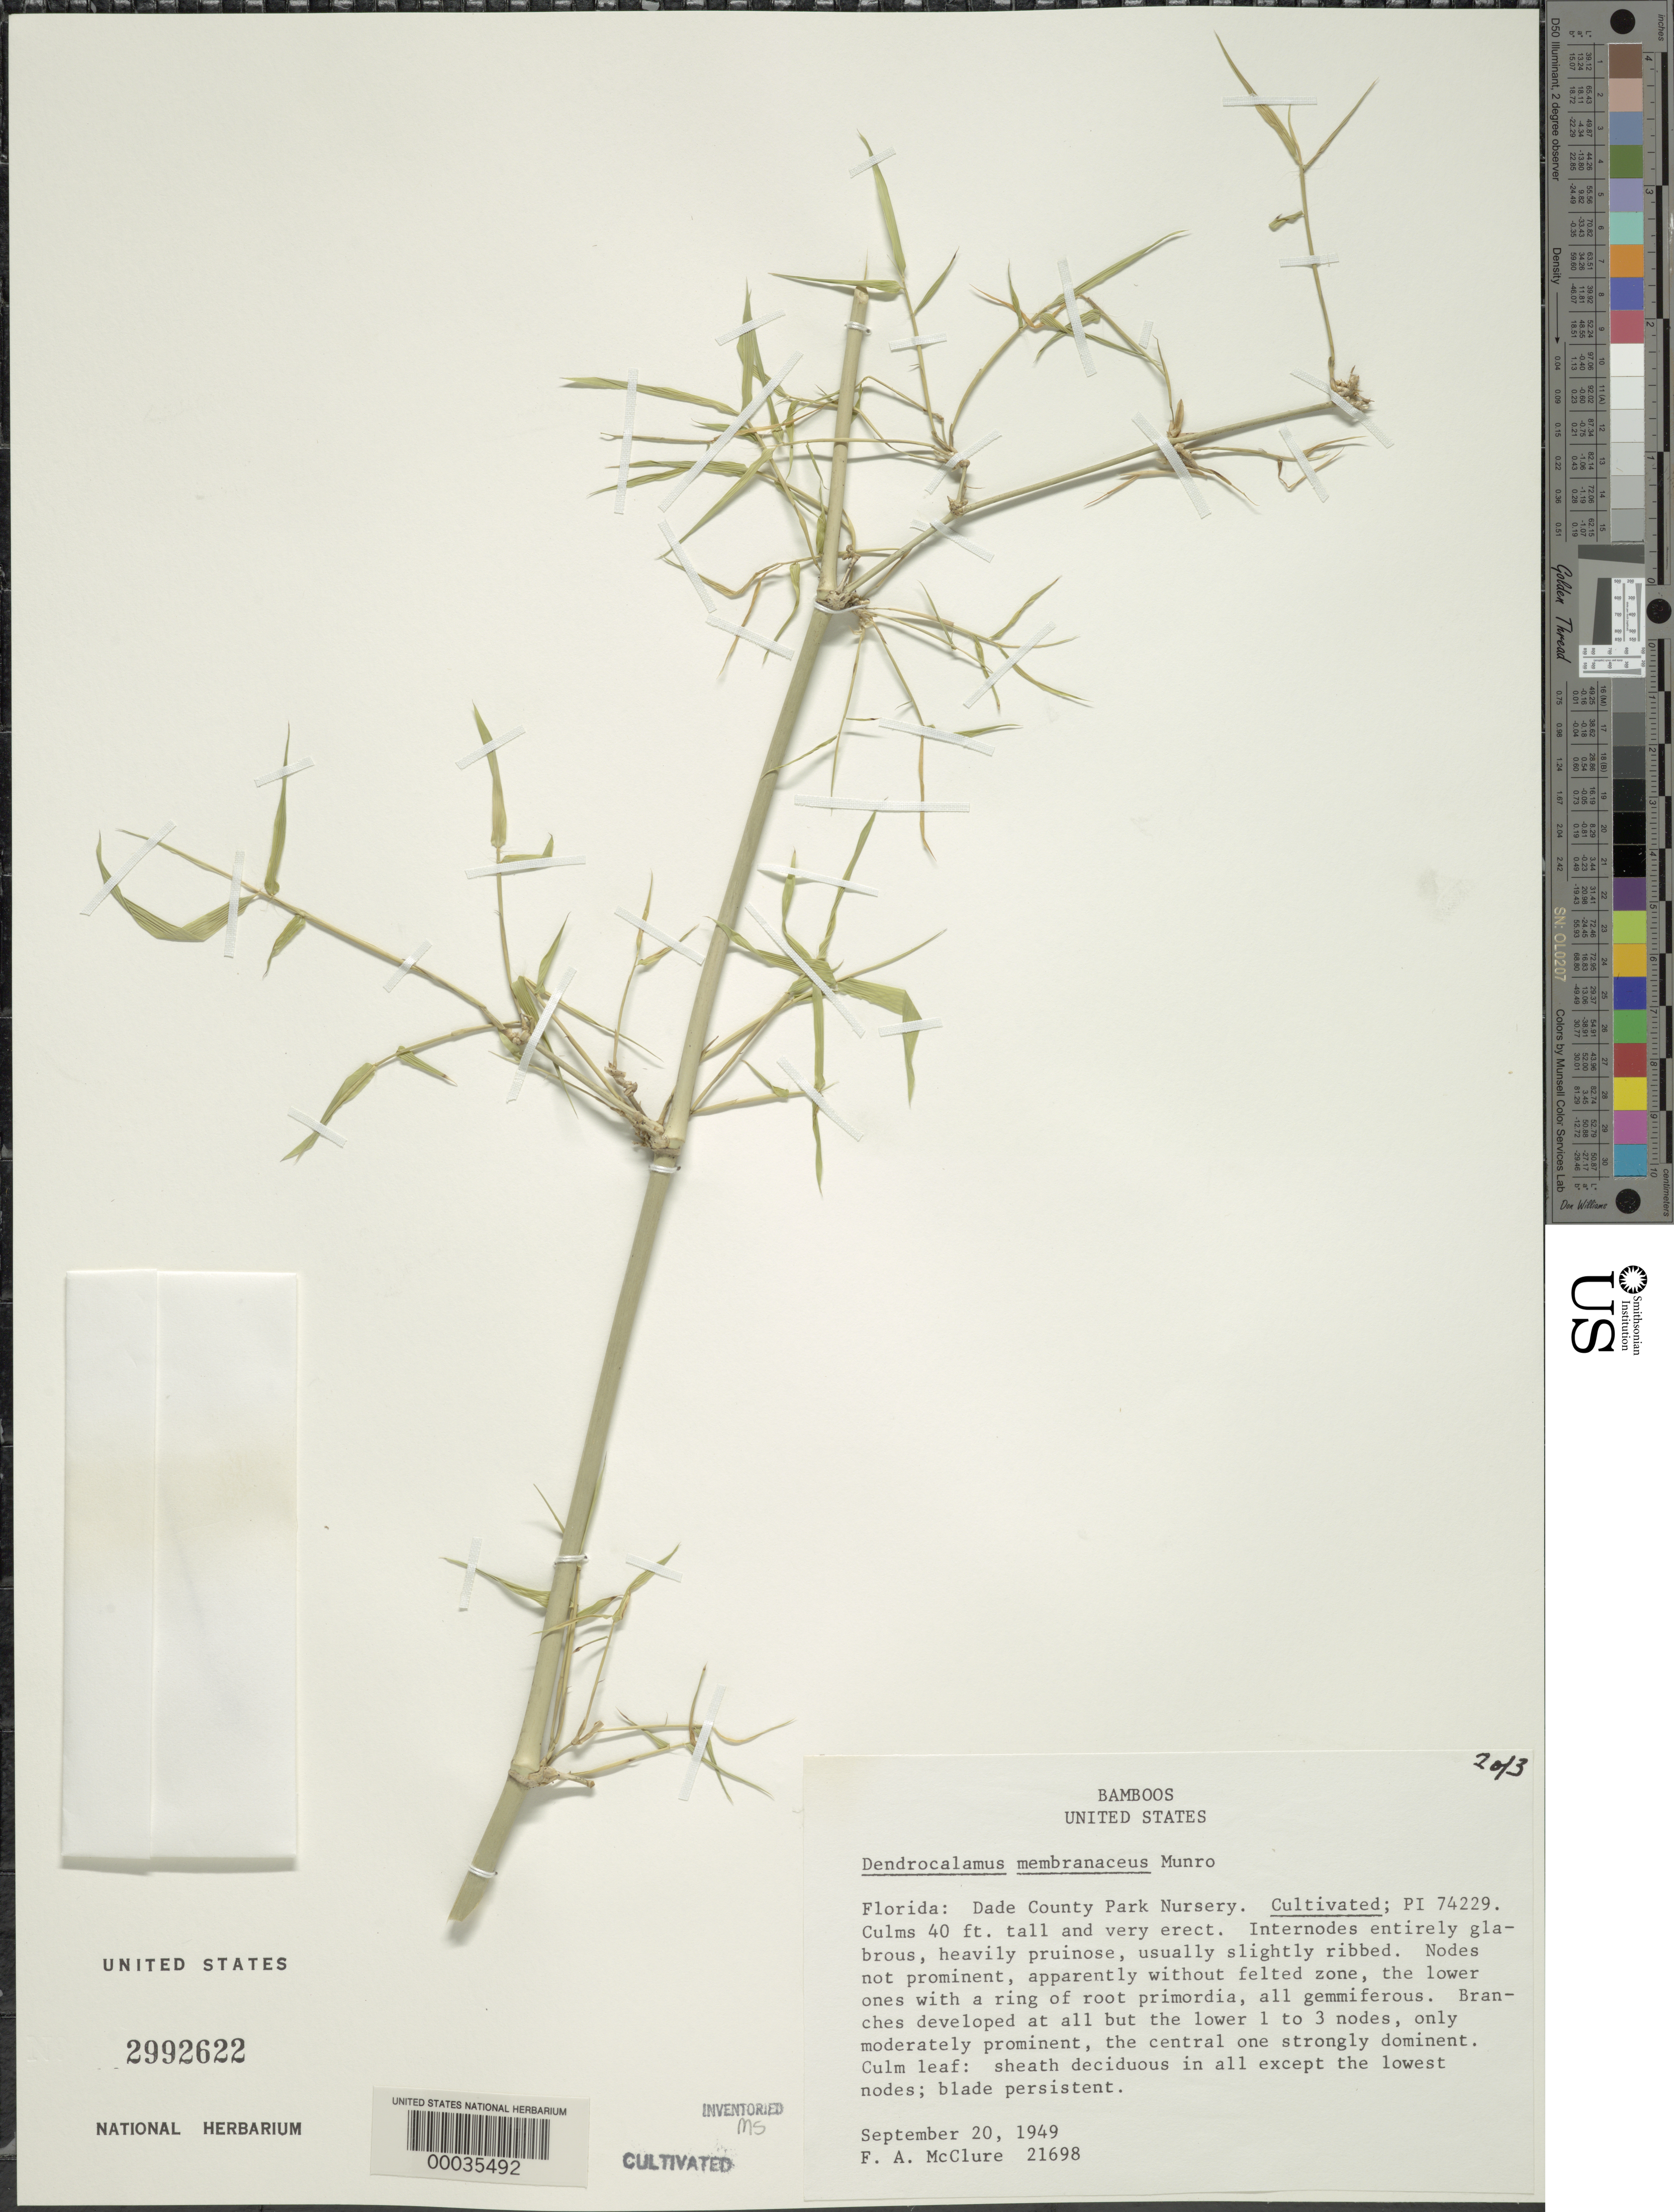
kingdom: Plantae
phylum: Tracheophyta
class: Liliopsida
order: Poales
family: Poaceae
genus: Dendrocalamus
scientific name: Dendrocalamus membranaceus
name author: Munro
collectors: F. A. McClure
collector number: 21698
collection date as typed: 20 Sep 1949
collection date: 1949-09-20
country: United States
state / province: Florida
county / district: Dade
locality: Dade county park nursery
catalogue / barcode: US 2992622